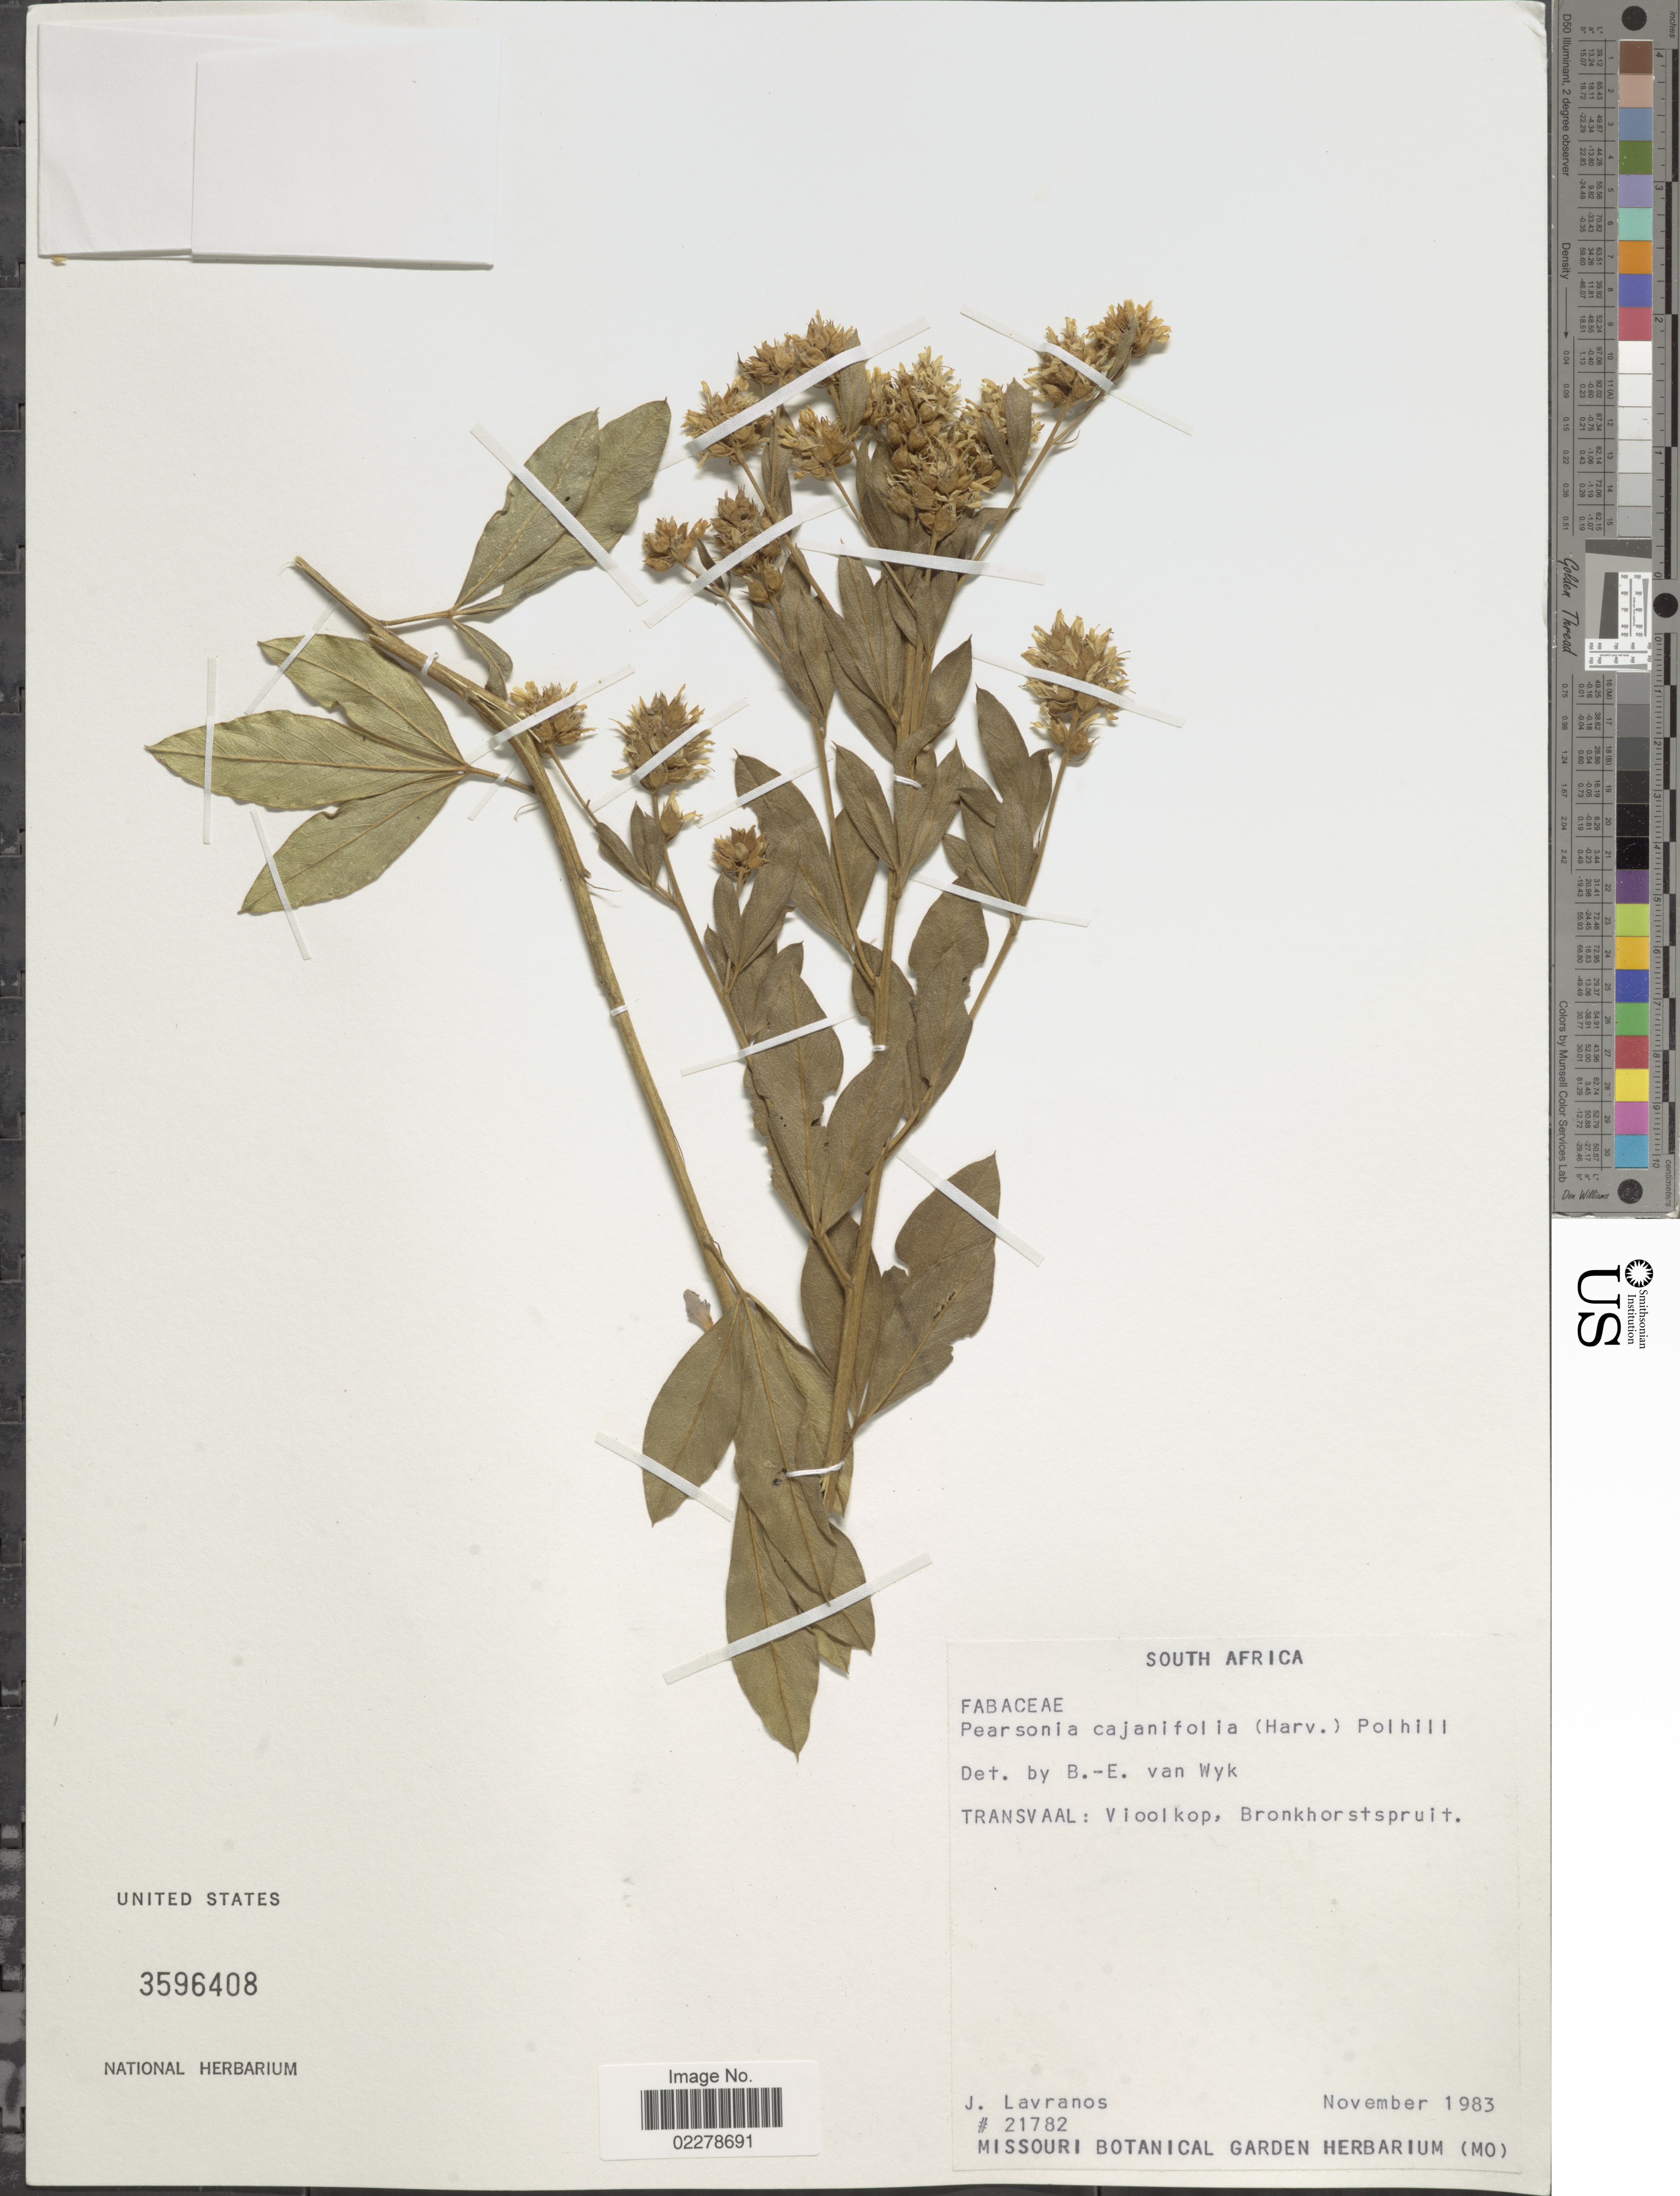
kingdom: Plantae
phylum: Tracheophyta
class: Magnoliopsida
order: Fabales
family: Fabaceae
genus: Pearsonia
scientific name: Pearsonia cajanifolia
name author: (Harv.) Polhill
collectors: J. Lavranos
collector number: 21782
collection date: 1983-11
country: South Africa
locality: Transvaal: Vioolkop, Bronkhorstspruit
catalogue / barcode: US 3596408